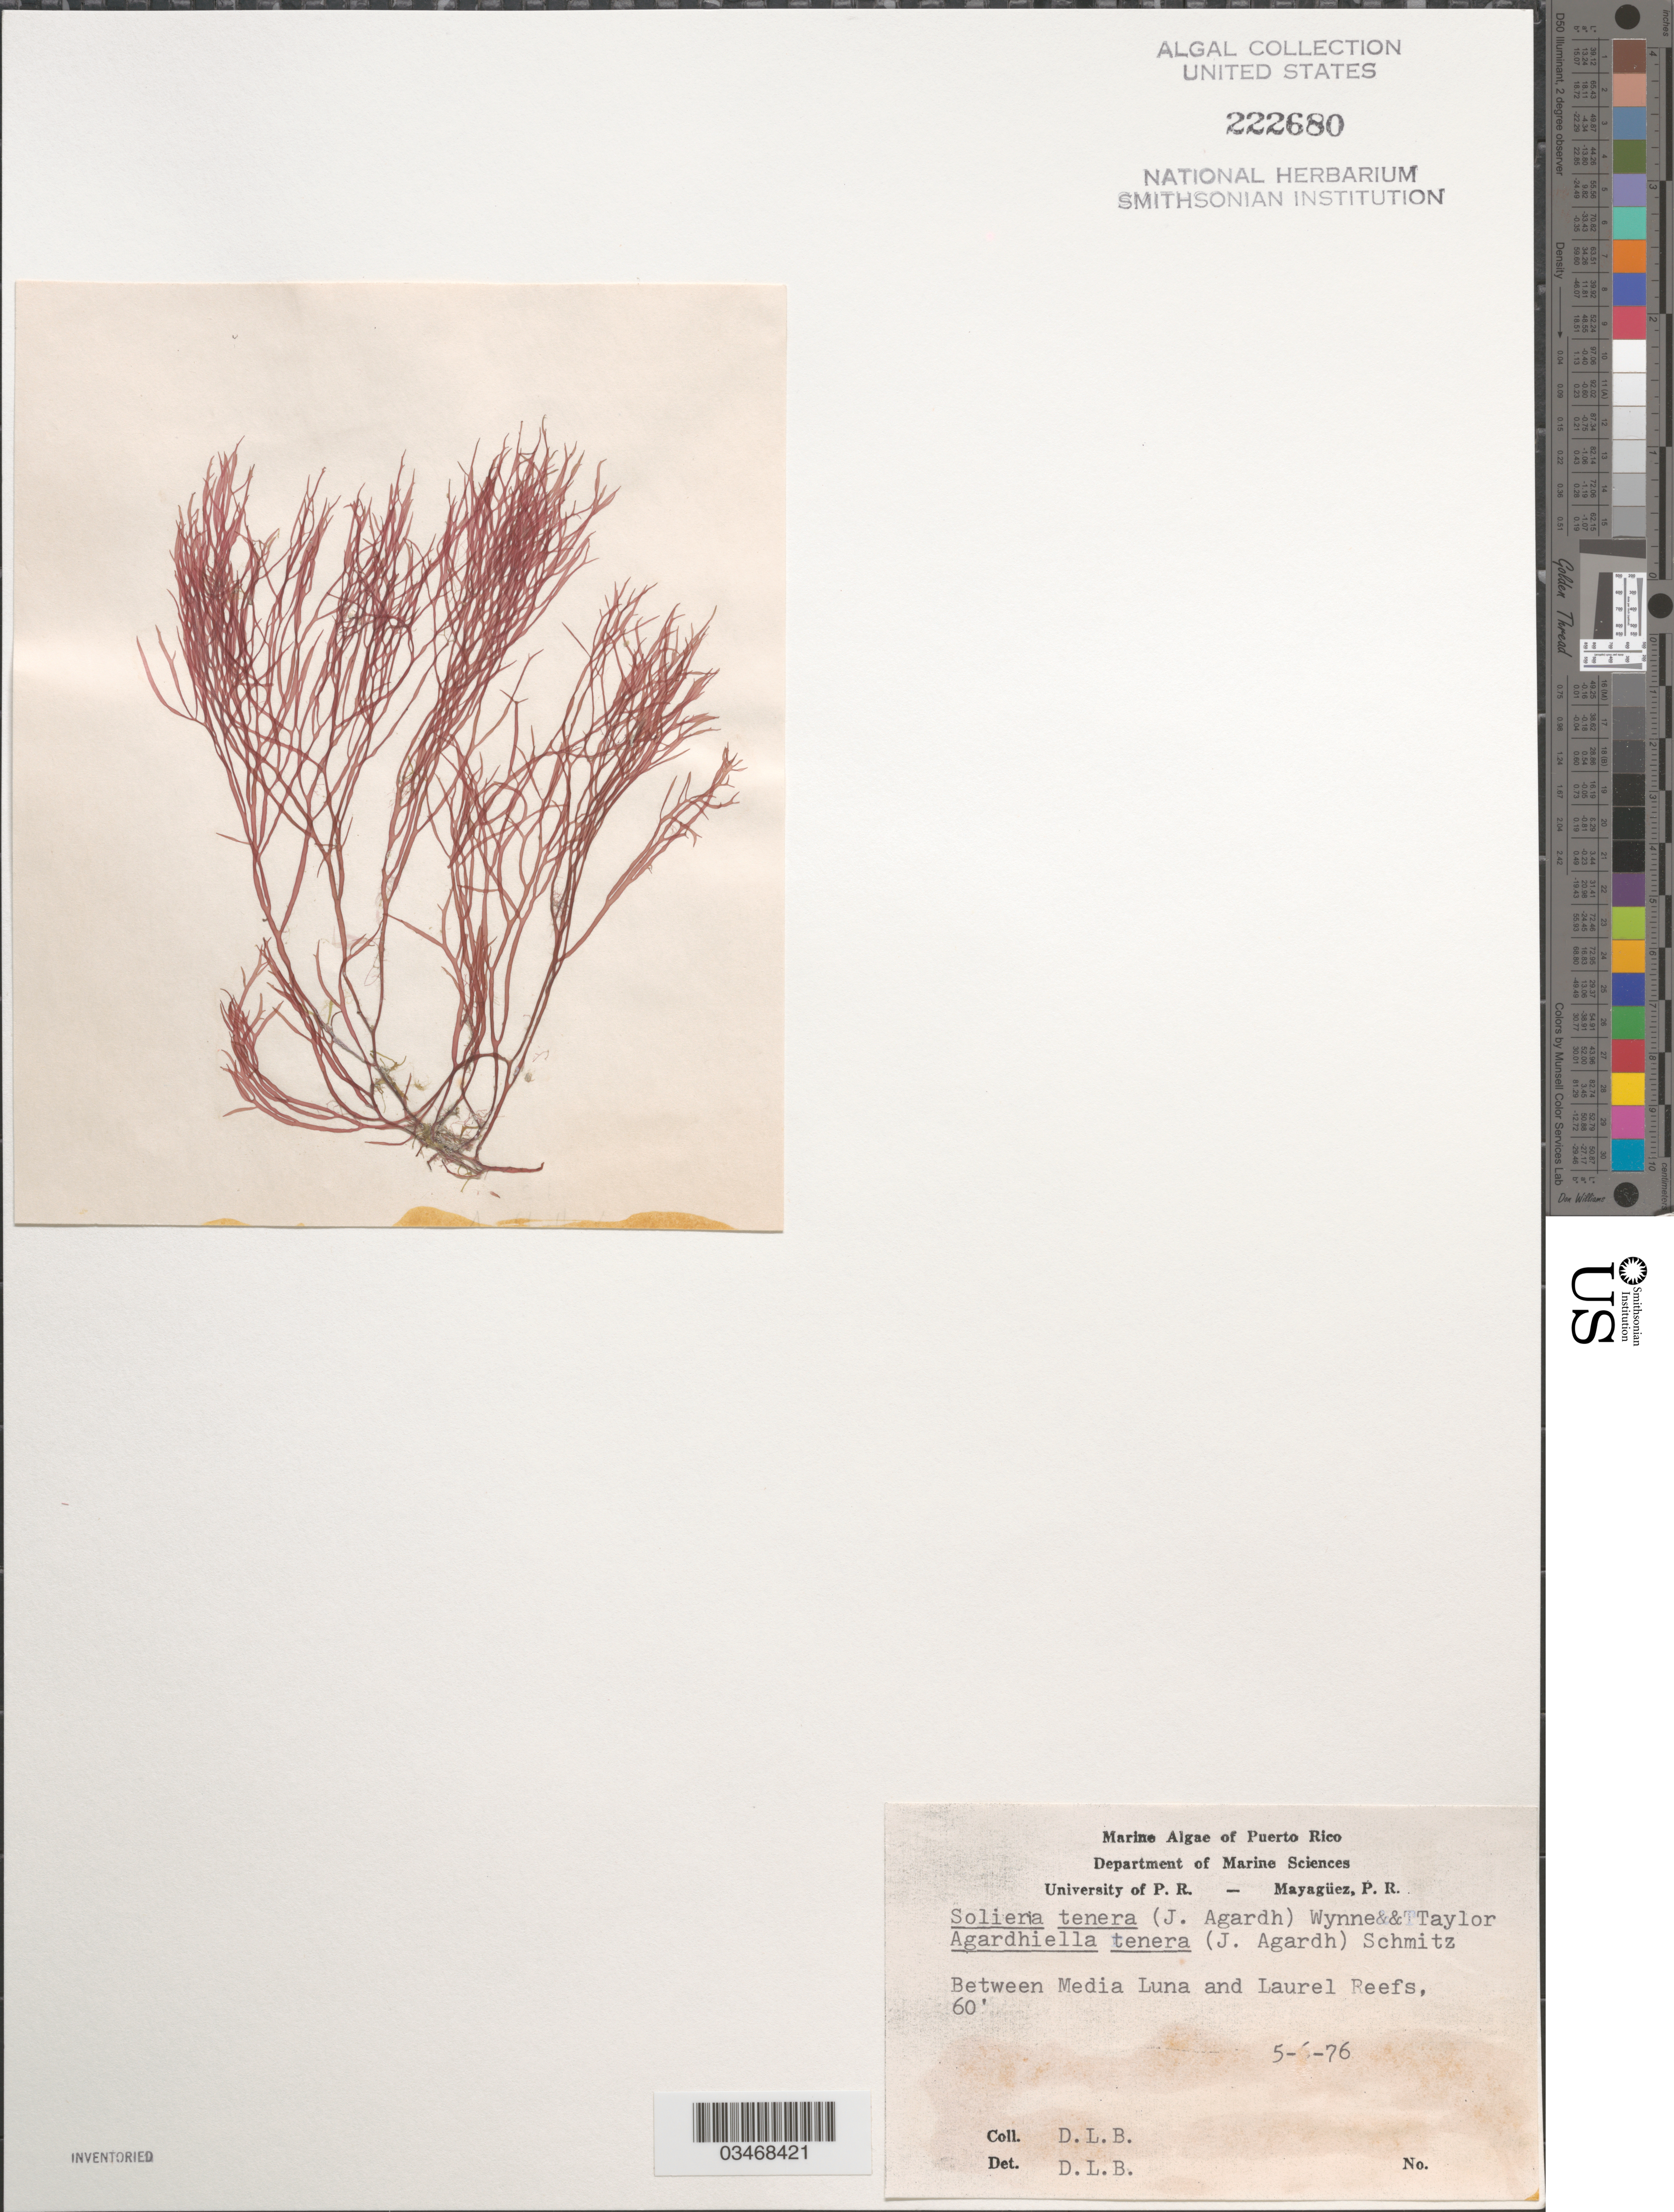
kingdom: Plantae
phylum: Rhodophyta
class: Florideophyceae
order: Gigartinales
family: Solieriaceae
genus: Agardhiella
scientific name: Agardhiella subulata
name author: (C. Agardh) G.T.Kraft & M.J. Wynne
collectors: D.L. Ballantine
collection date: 1976-05-06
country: Puerto Rico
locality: Between Media Luna and Laurel Reefs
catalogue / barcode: US 222680